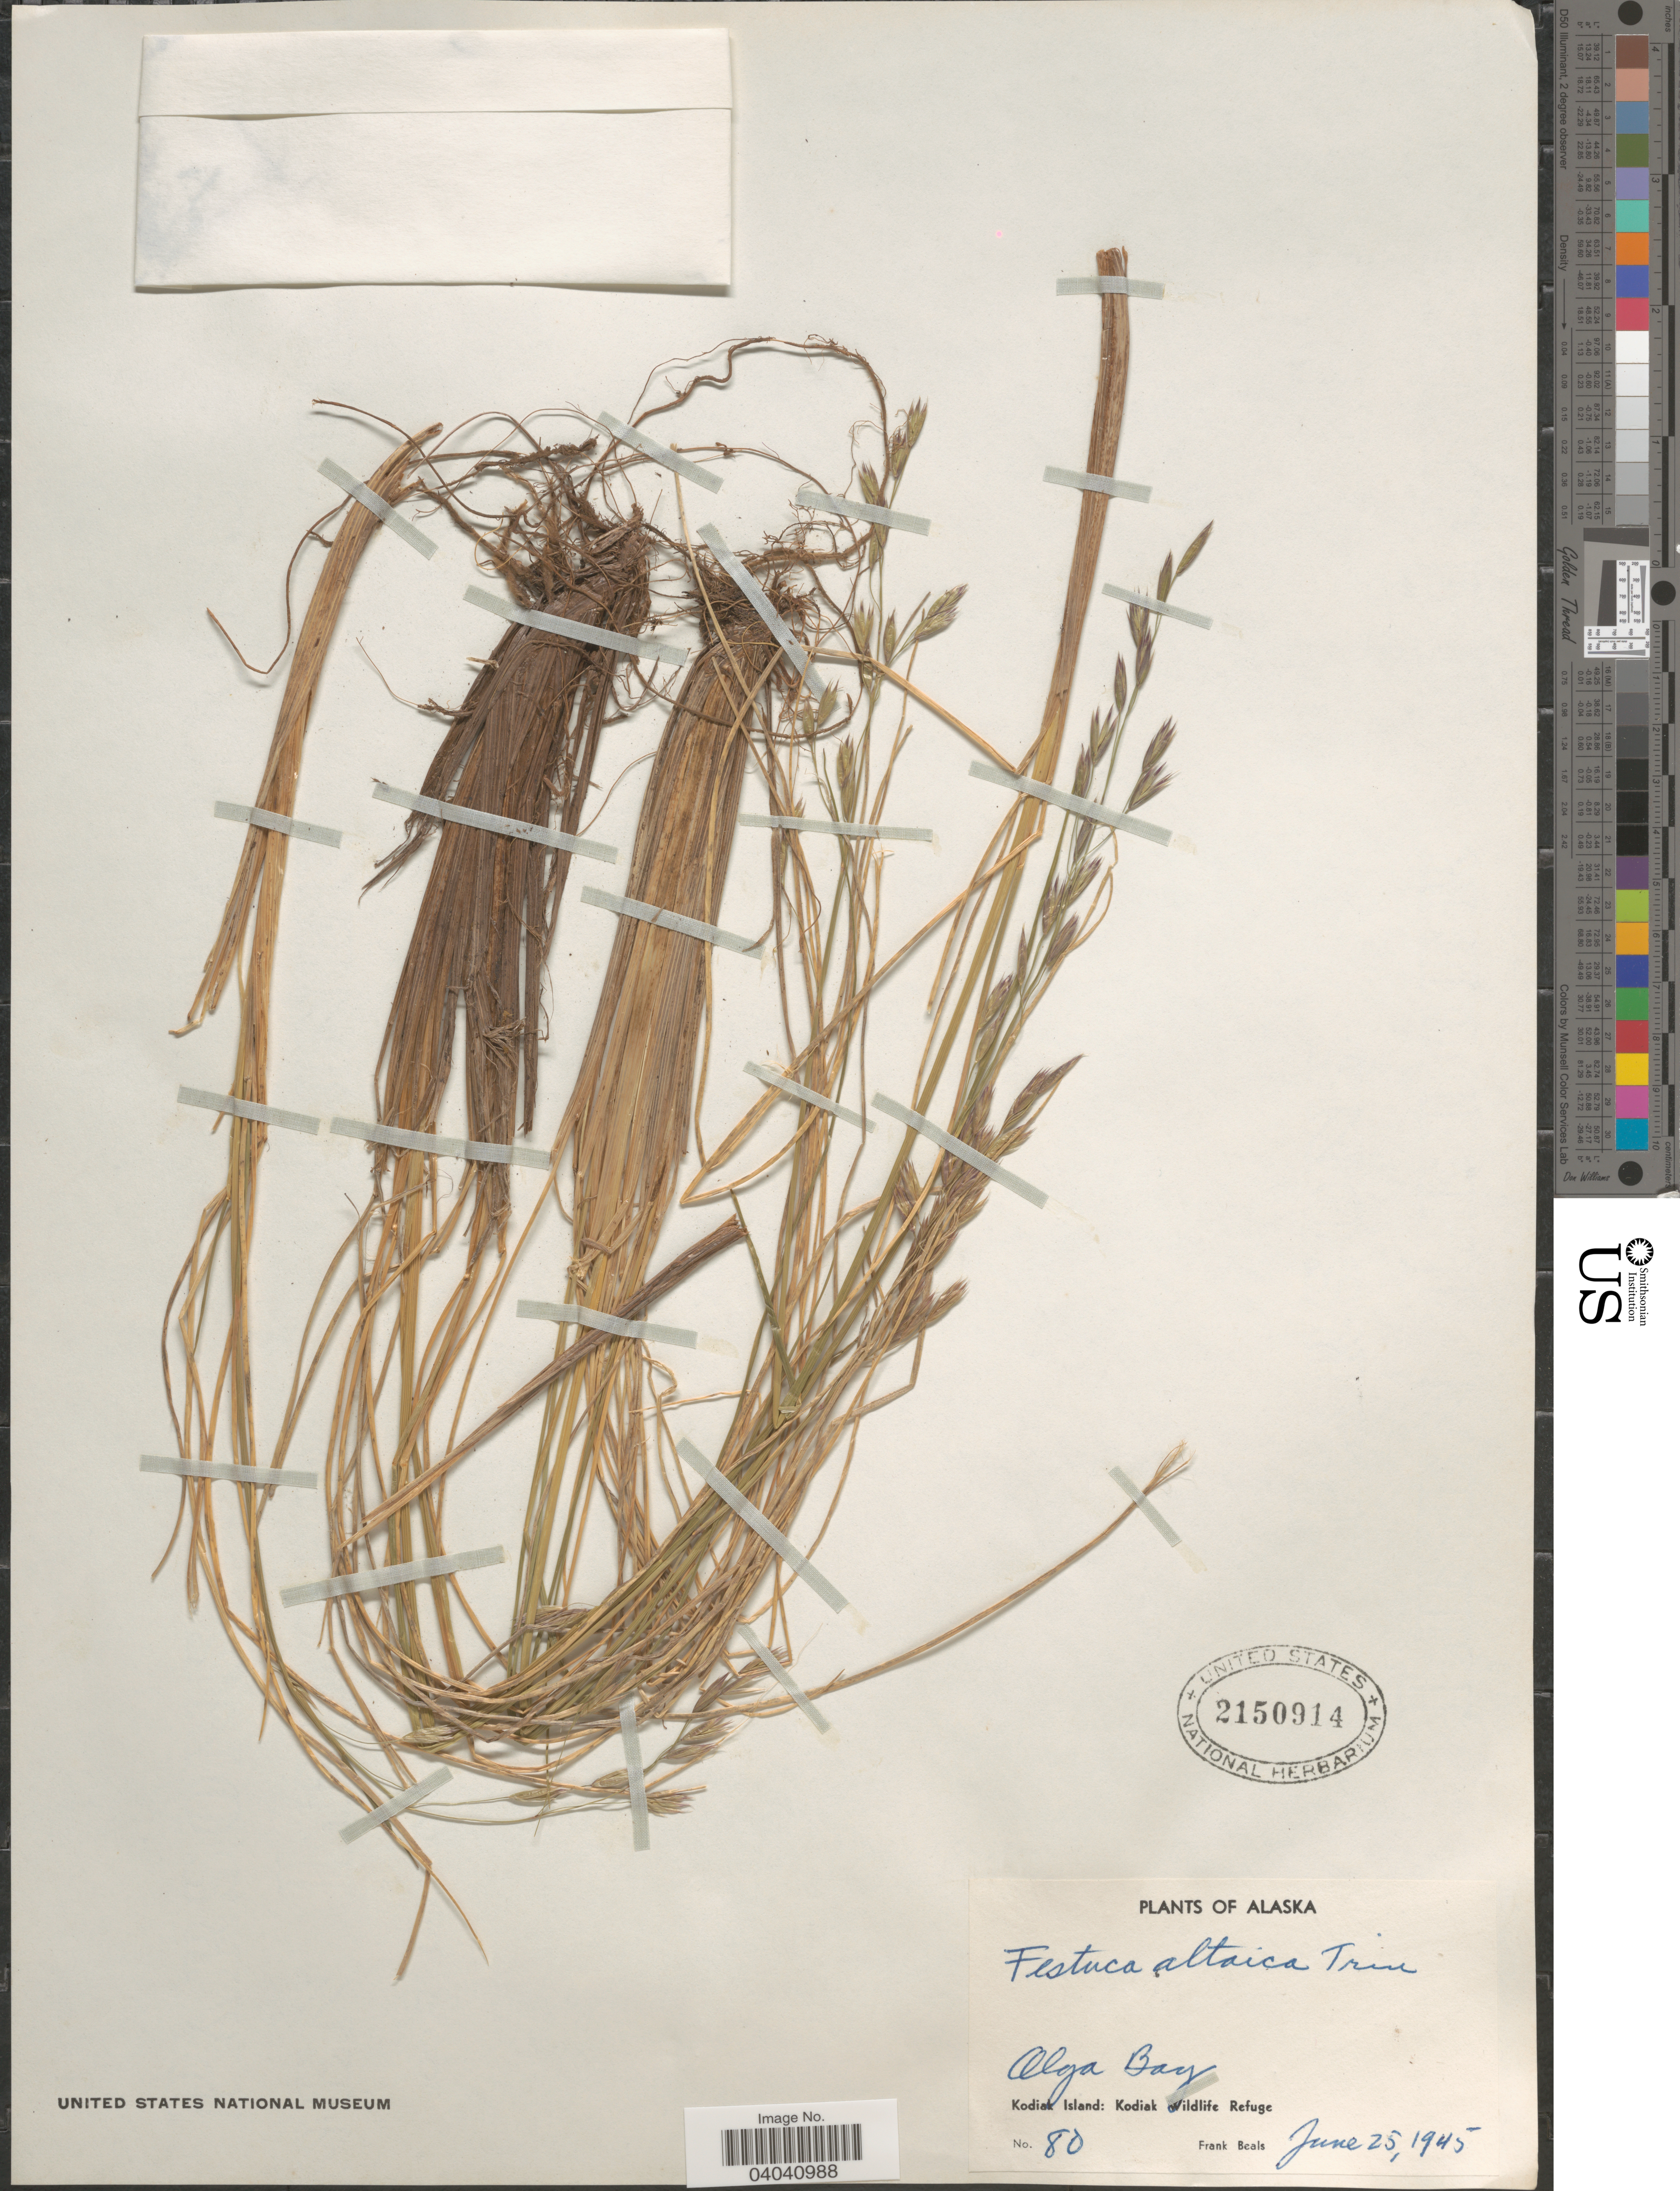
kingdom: Plantae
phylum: Tracheophyta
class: Liliopsida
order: Poales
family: Poaceae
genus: Festuca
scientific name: Festuca altaica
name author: Trin.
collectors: F. Beals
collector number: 80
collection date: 1945-06-25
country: United States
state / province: Alaska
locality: Olga Bay. Kodiak Island: Wildlife Refuge.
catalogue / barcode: US 2150914